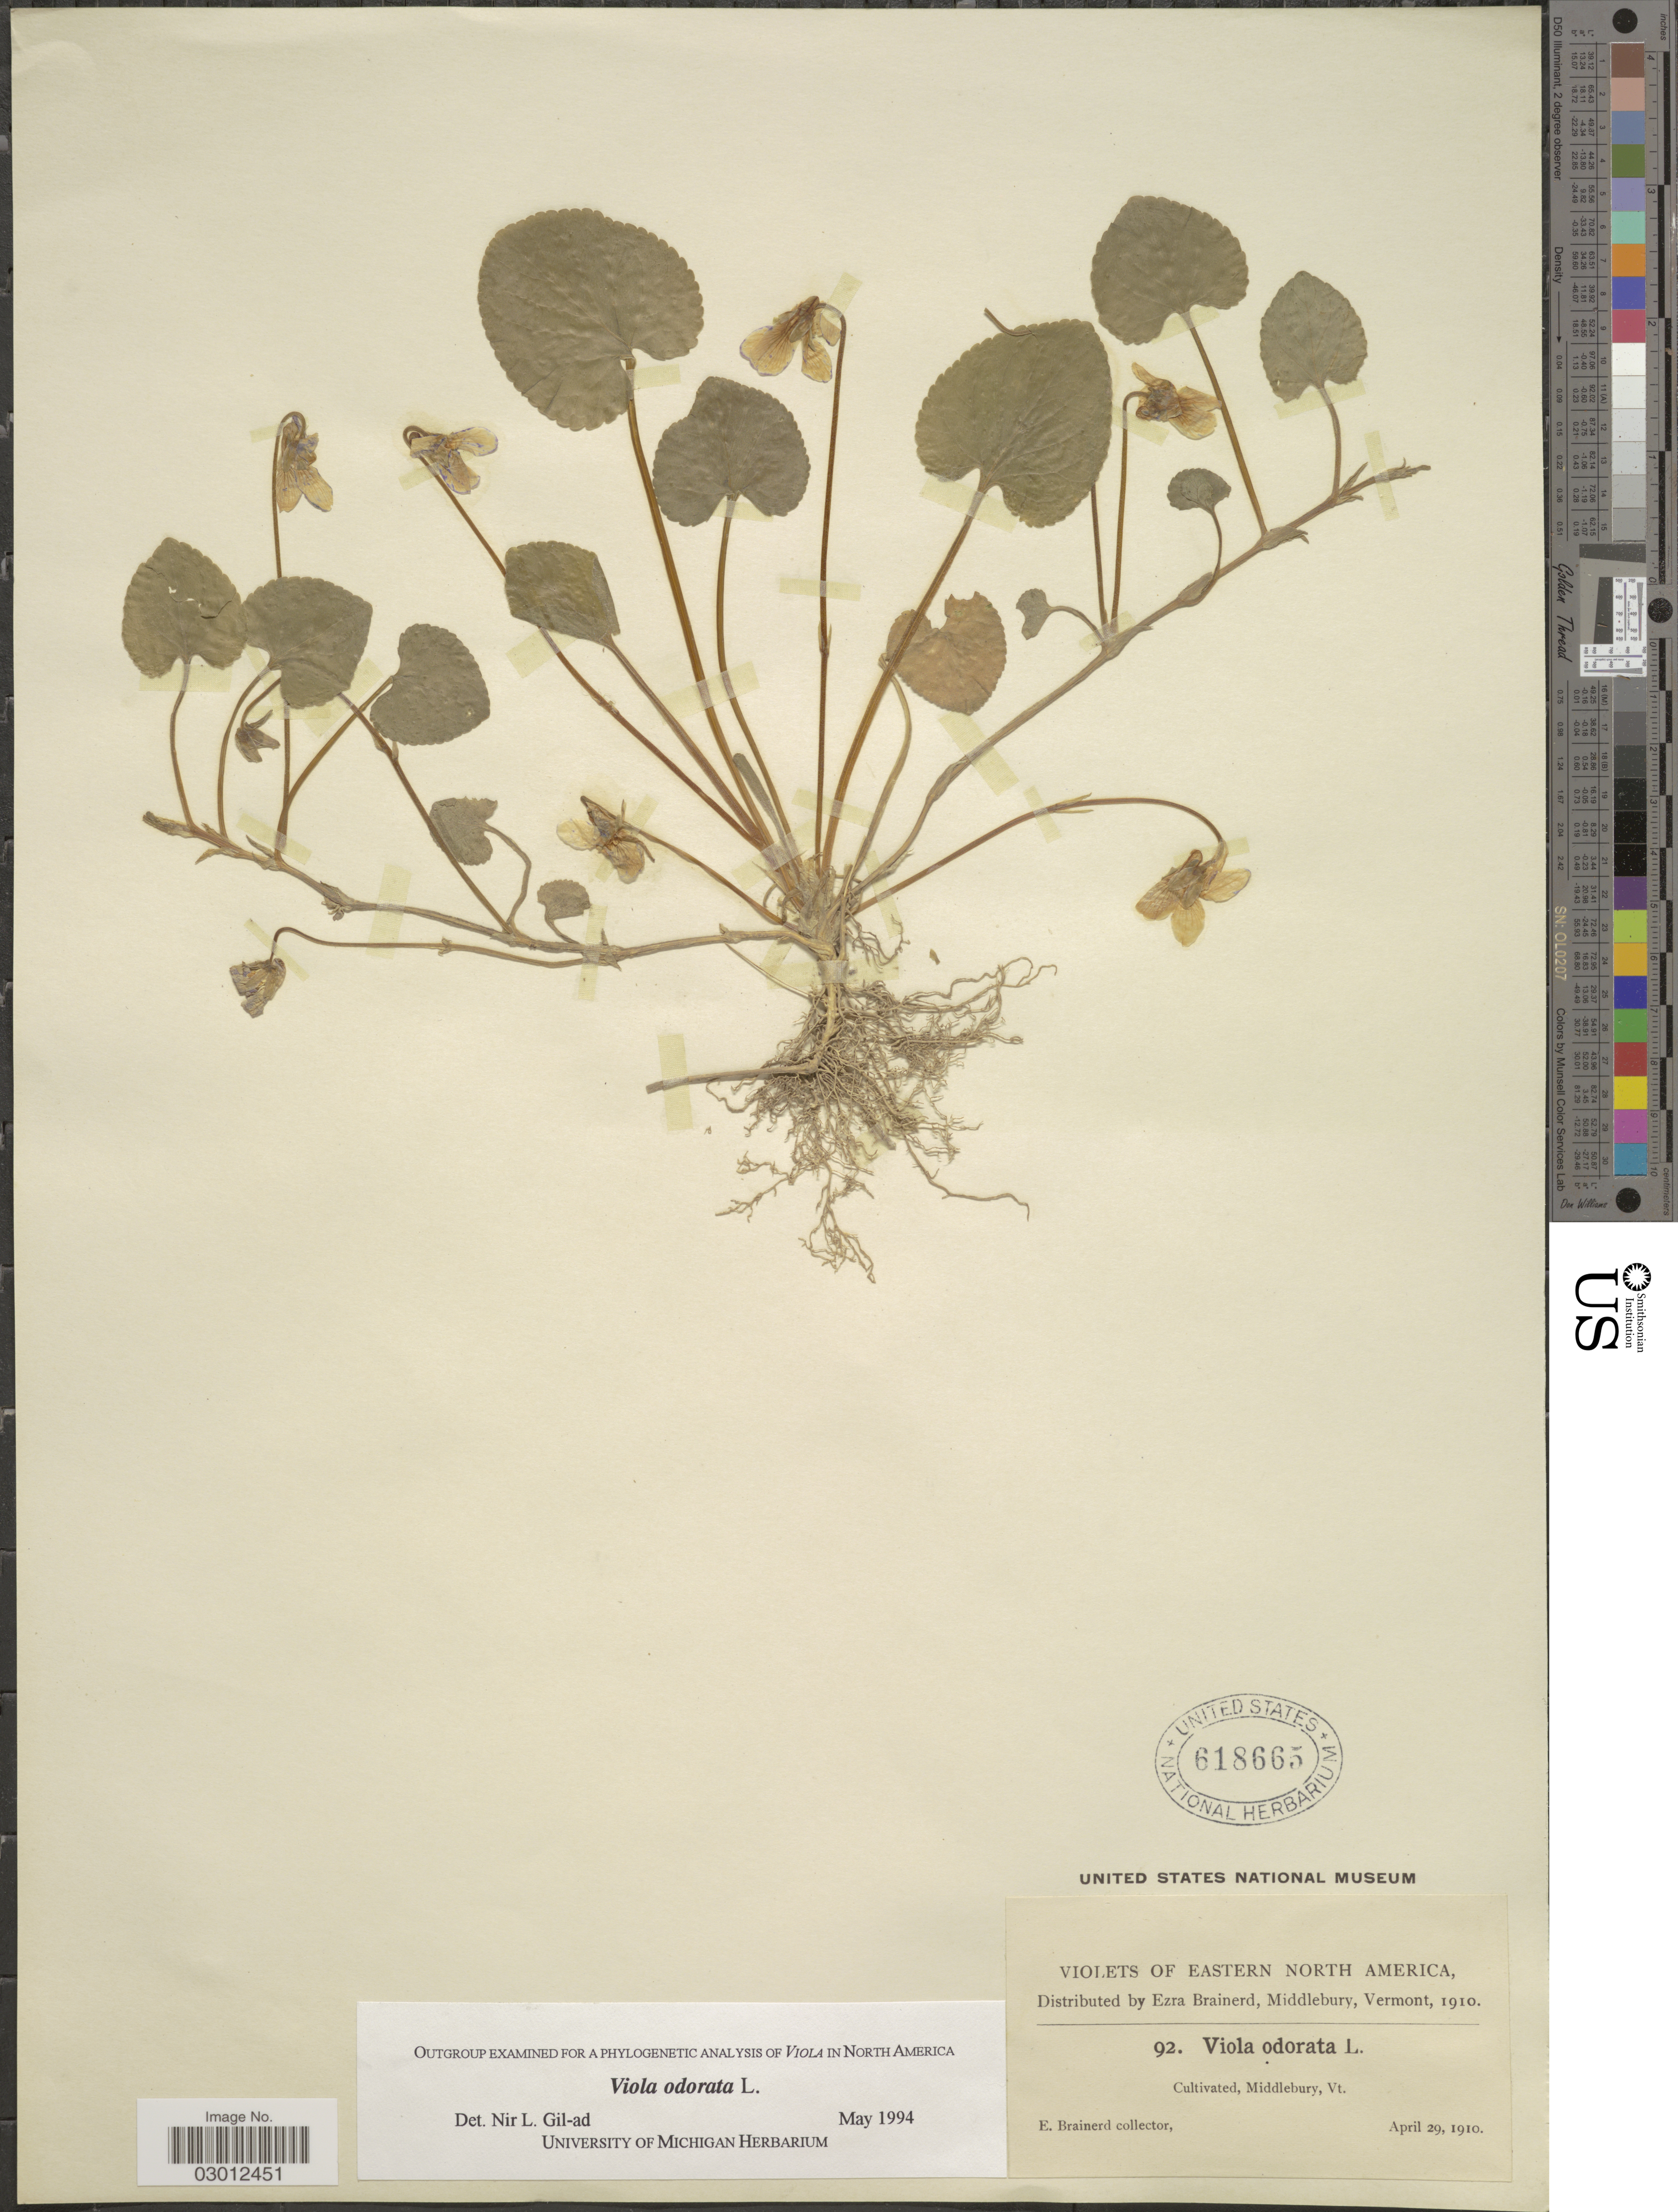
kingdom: Plantae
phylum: Tracheophyta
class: Magnoliopsida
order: Malpighiales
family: Violaceae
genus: Viola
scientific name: Viola odorata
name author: L.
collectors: E. Brainerd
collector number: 92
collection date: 1910-04-29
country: United States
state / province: Vermont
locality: Eastern North America. Cultivated, Middlebury, Vt.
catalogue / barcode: US 618665